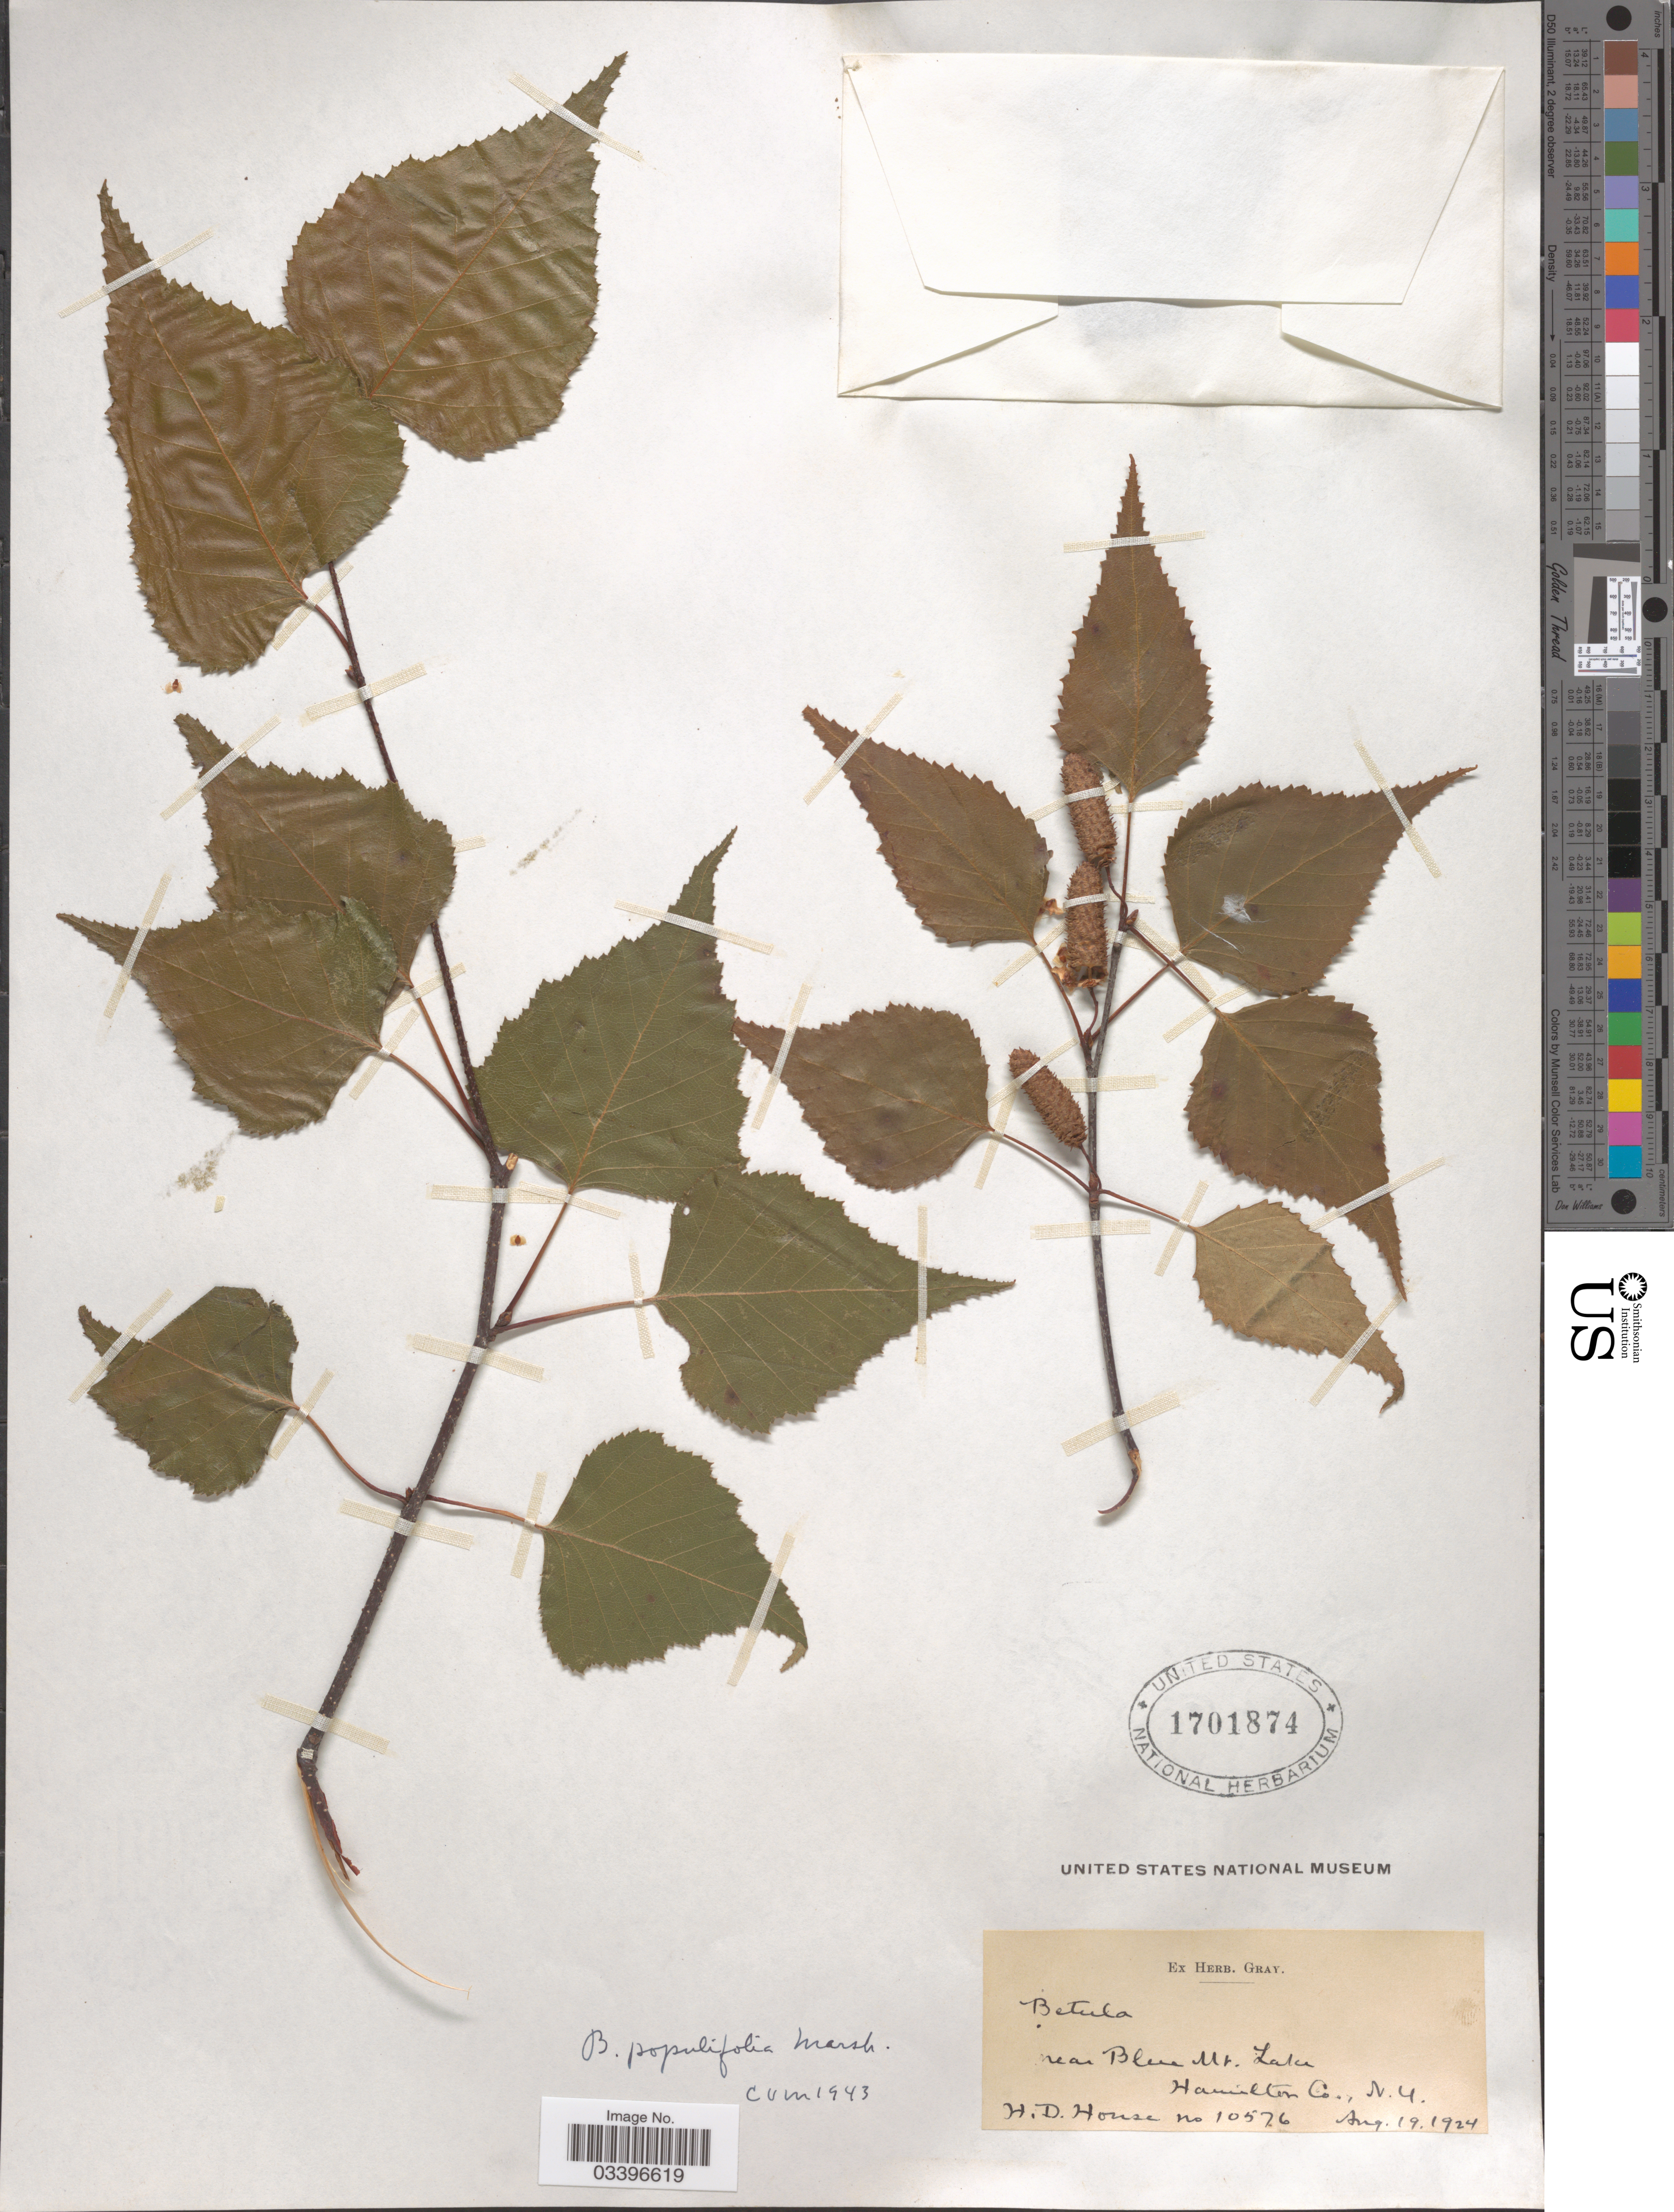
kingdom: Plantae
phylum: Tracheophyta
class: Magnoliopsida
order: Fagales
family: Betulaceae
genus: Betula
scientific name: Betula populifolia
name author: Marshall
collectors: H. D. House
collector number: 10576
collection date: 1924-08-19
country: United States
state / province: New York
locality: Near Blue Mt. Lake. Hamilton Co.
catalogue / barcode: US 1701874